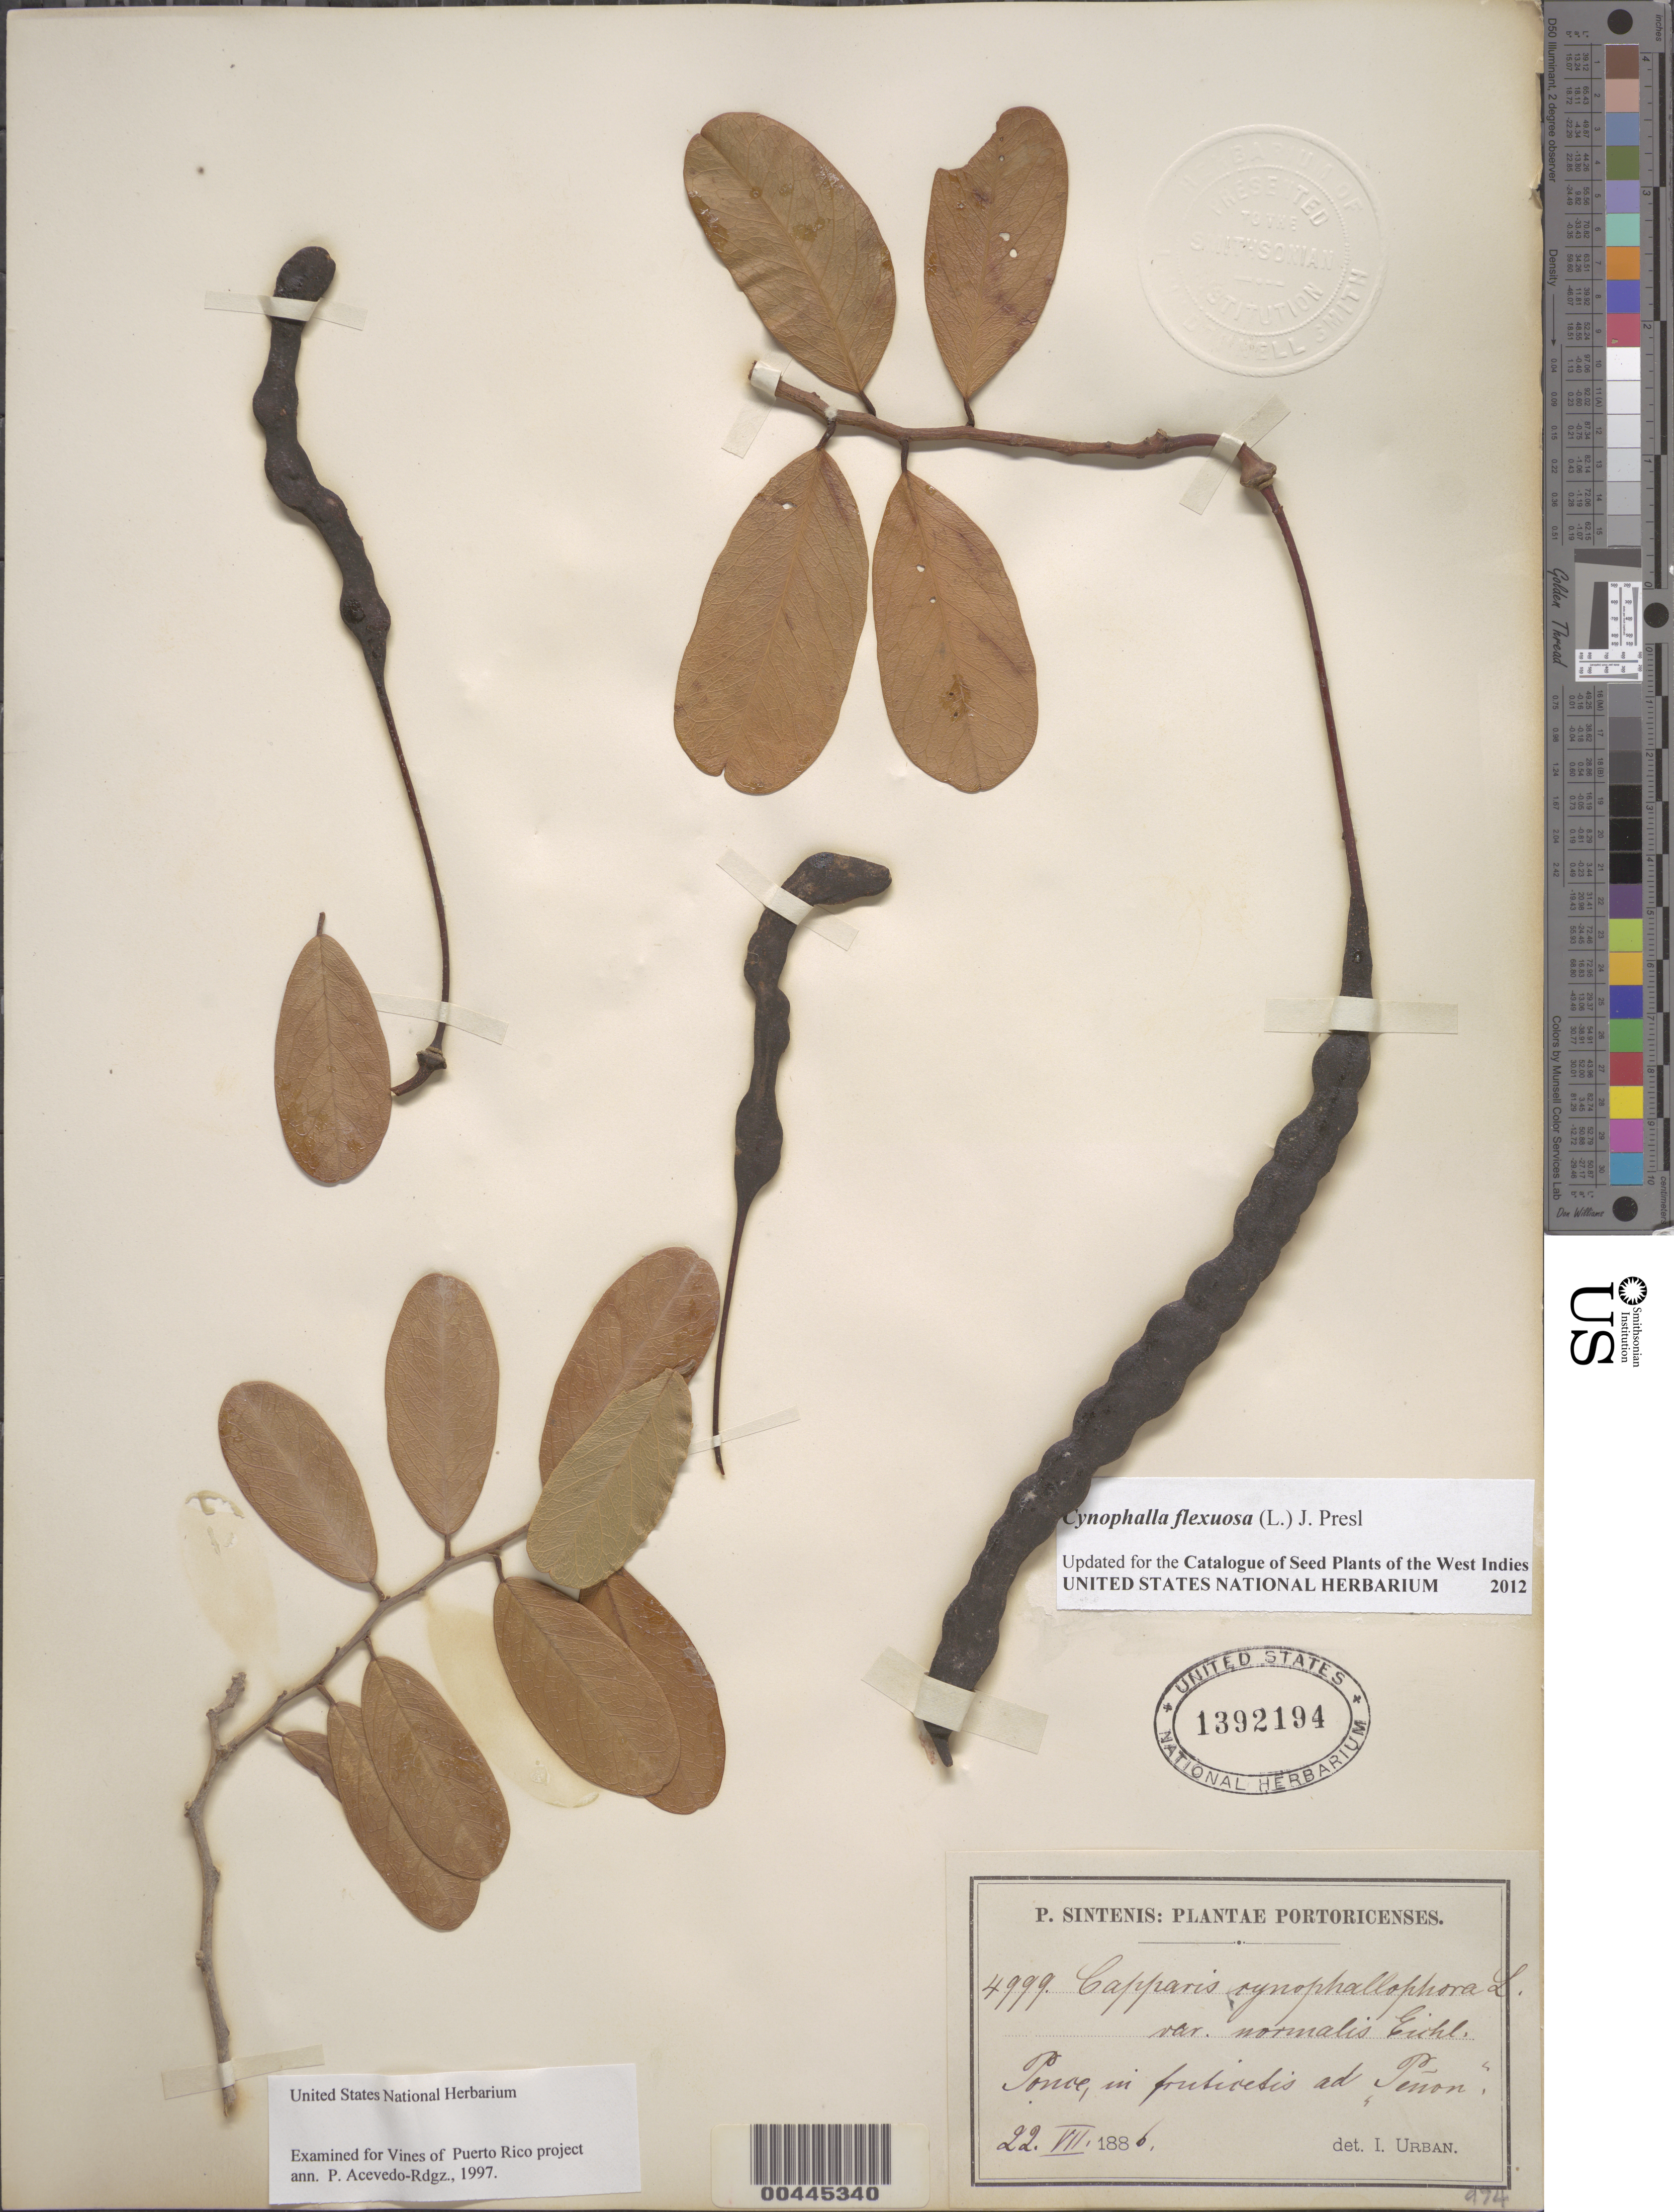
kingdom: Plantae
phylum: Tracheophyta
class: Magnoliopsida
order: Brassicales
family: Capparaceae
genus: Capparis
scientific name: Capparis flexuosa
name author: (L.) L.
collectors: P. Sintenis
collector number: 4999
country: Puerto Rico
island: Greater Antilles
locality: Ponce. In fruticebis ad Peñon.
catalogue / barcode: US 1392194